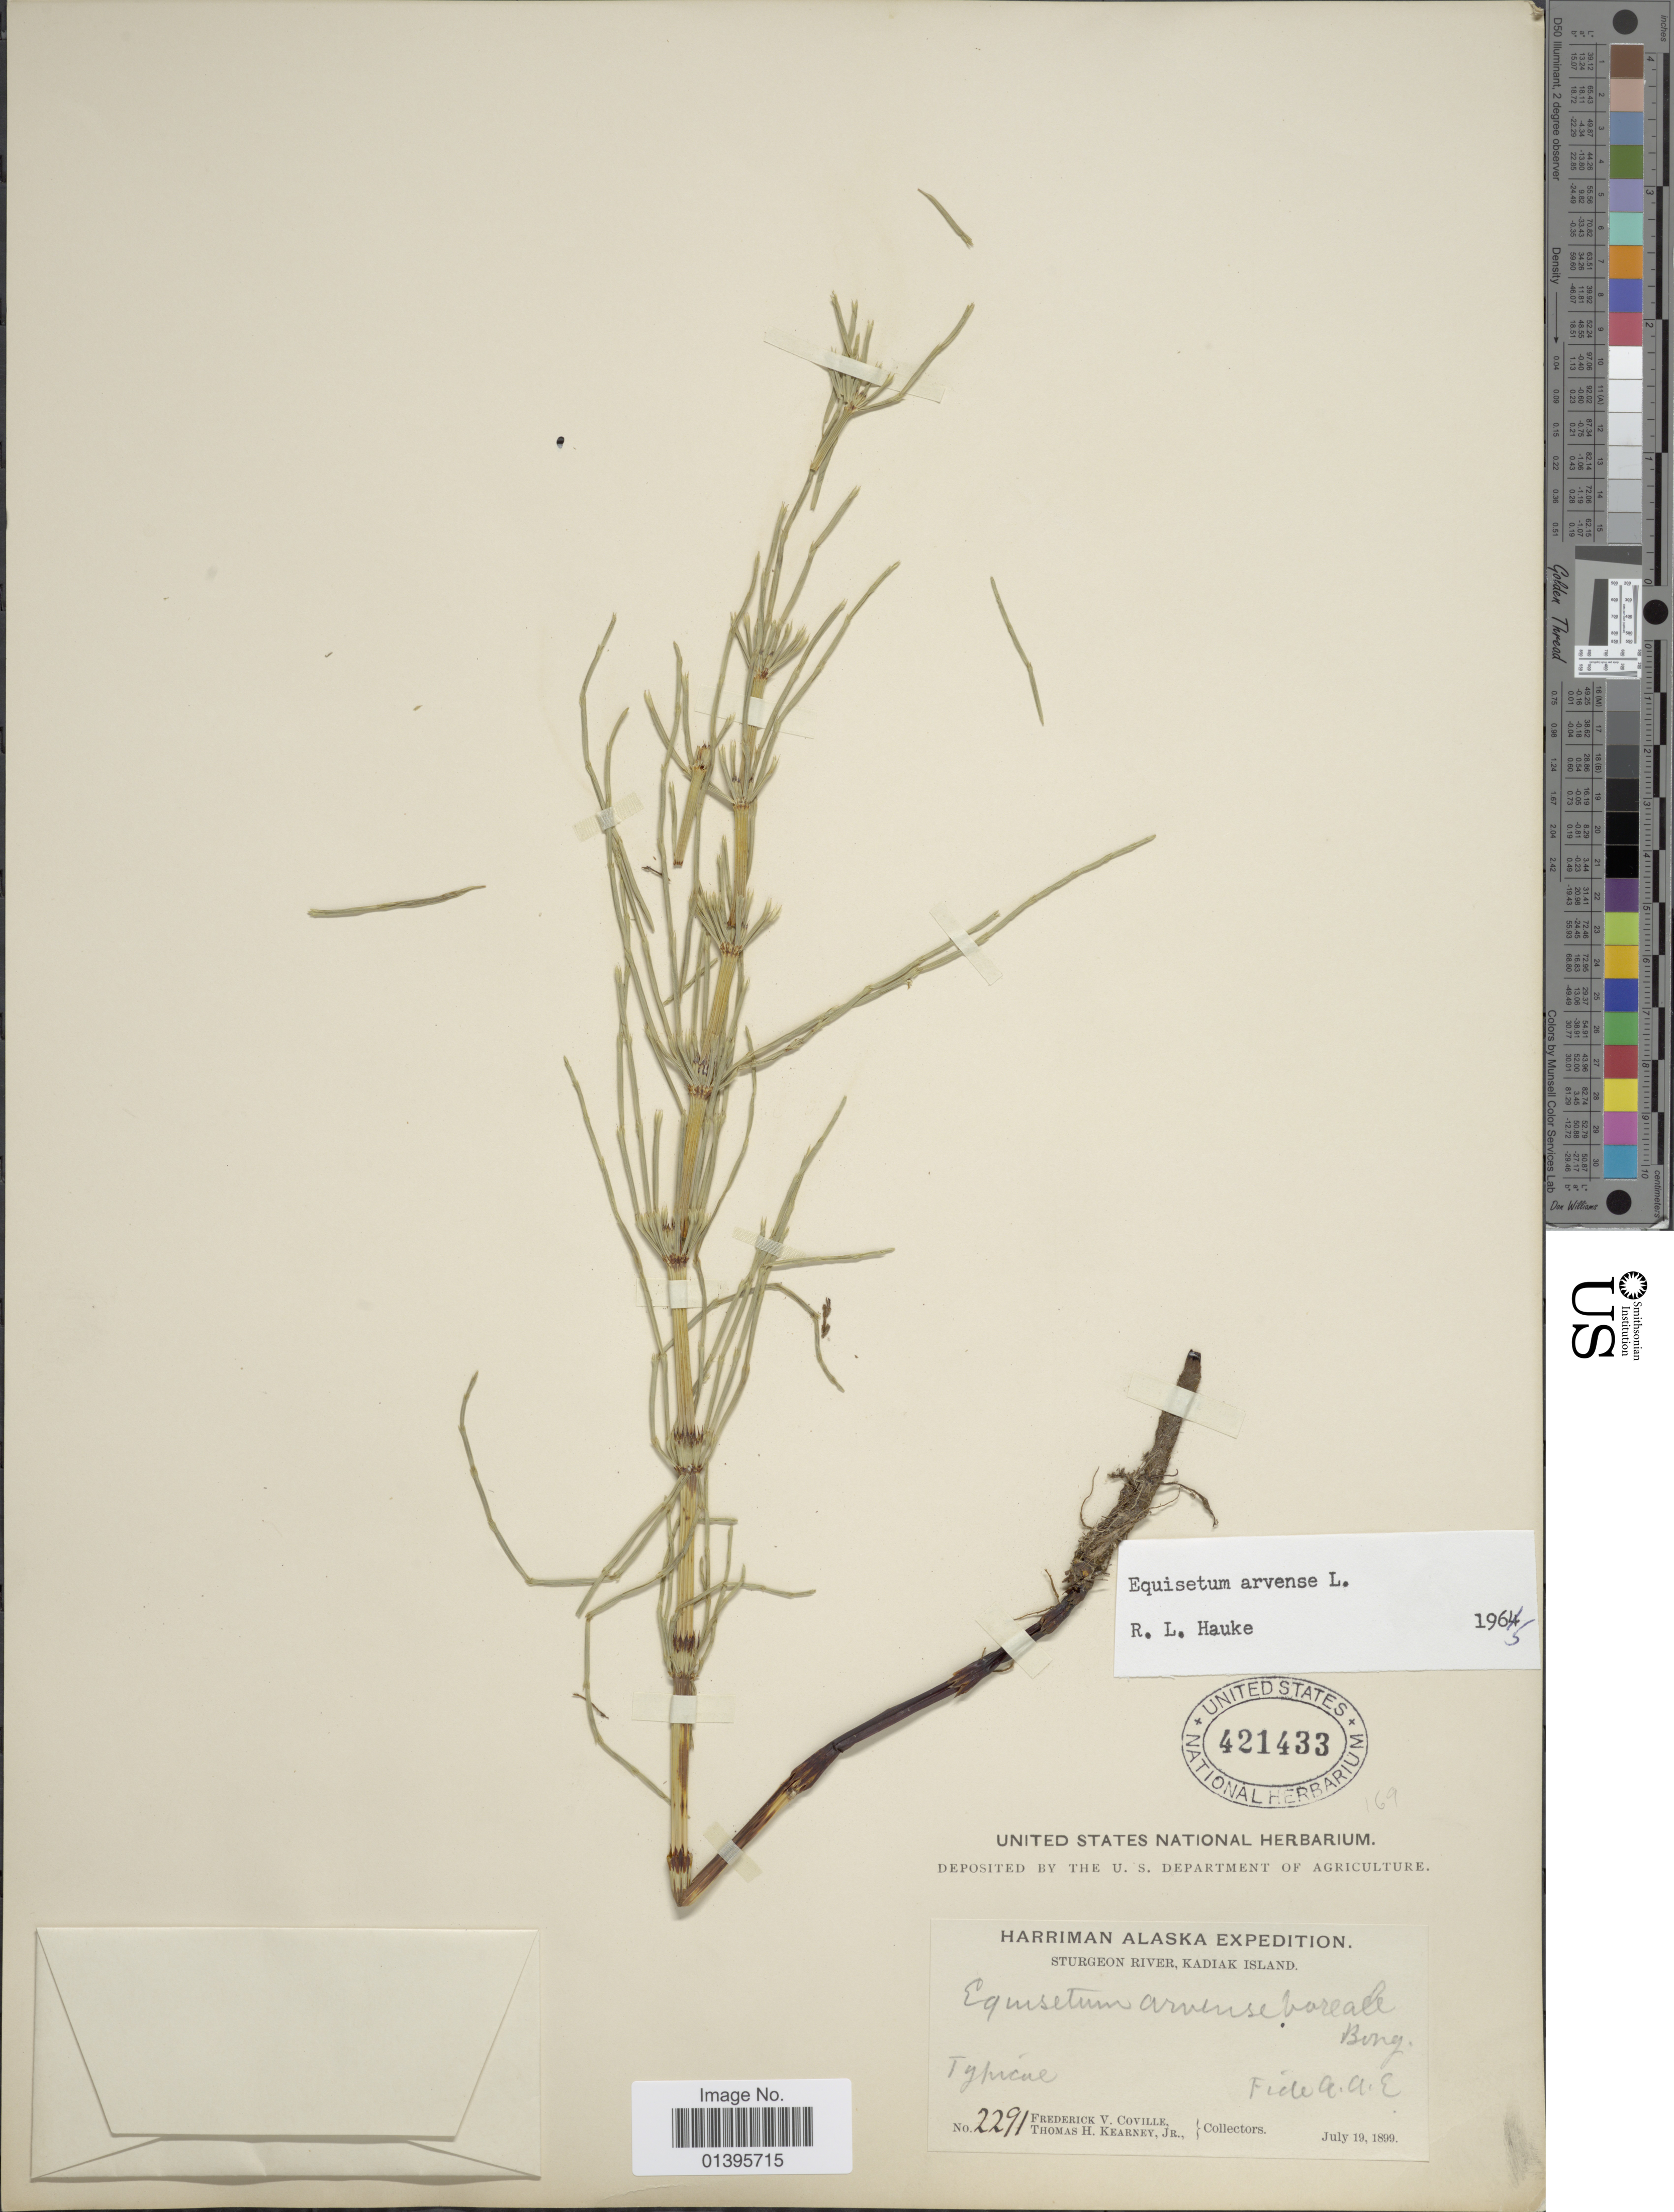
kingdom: Plantae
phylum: Tracheophyta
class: Polypodiopsida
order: Equisetales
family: Equisetaceae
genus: Equisetum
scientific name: Equisetum arvense var. boreale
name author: (Bong.) Rupr.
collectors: F. V. Coville & T. H. Kearney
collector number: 2291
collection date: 1899-07-19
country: United States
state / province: Alaska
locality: Sturgeon River, Kadiak Island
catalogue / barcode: US 421433